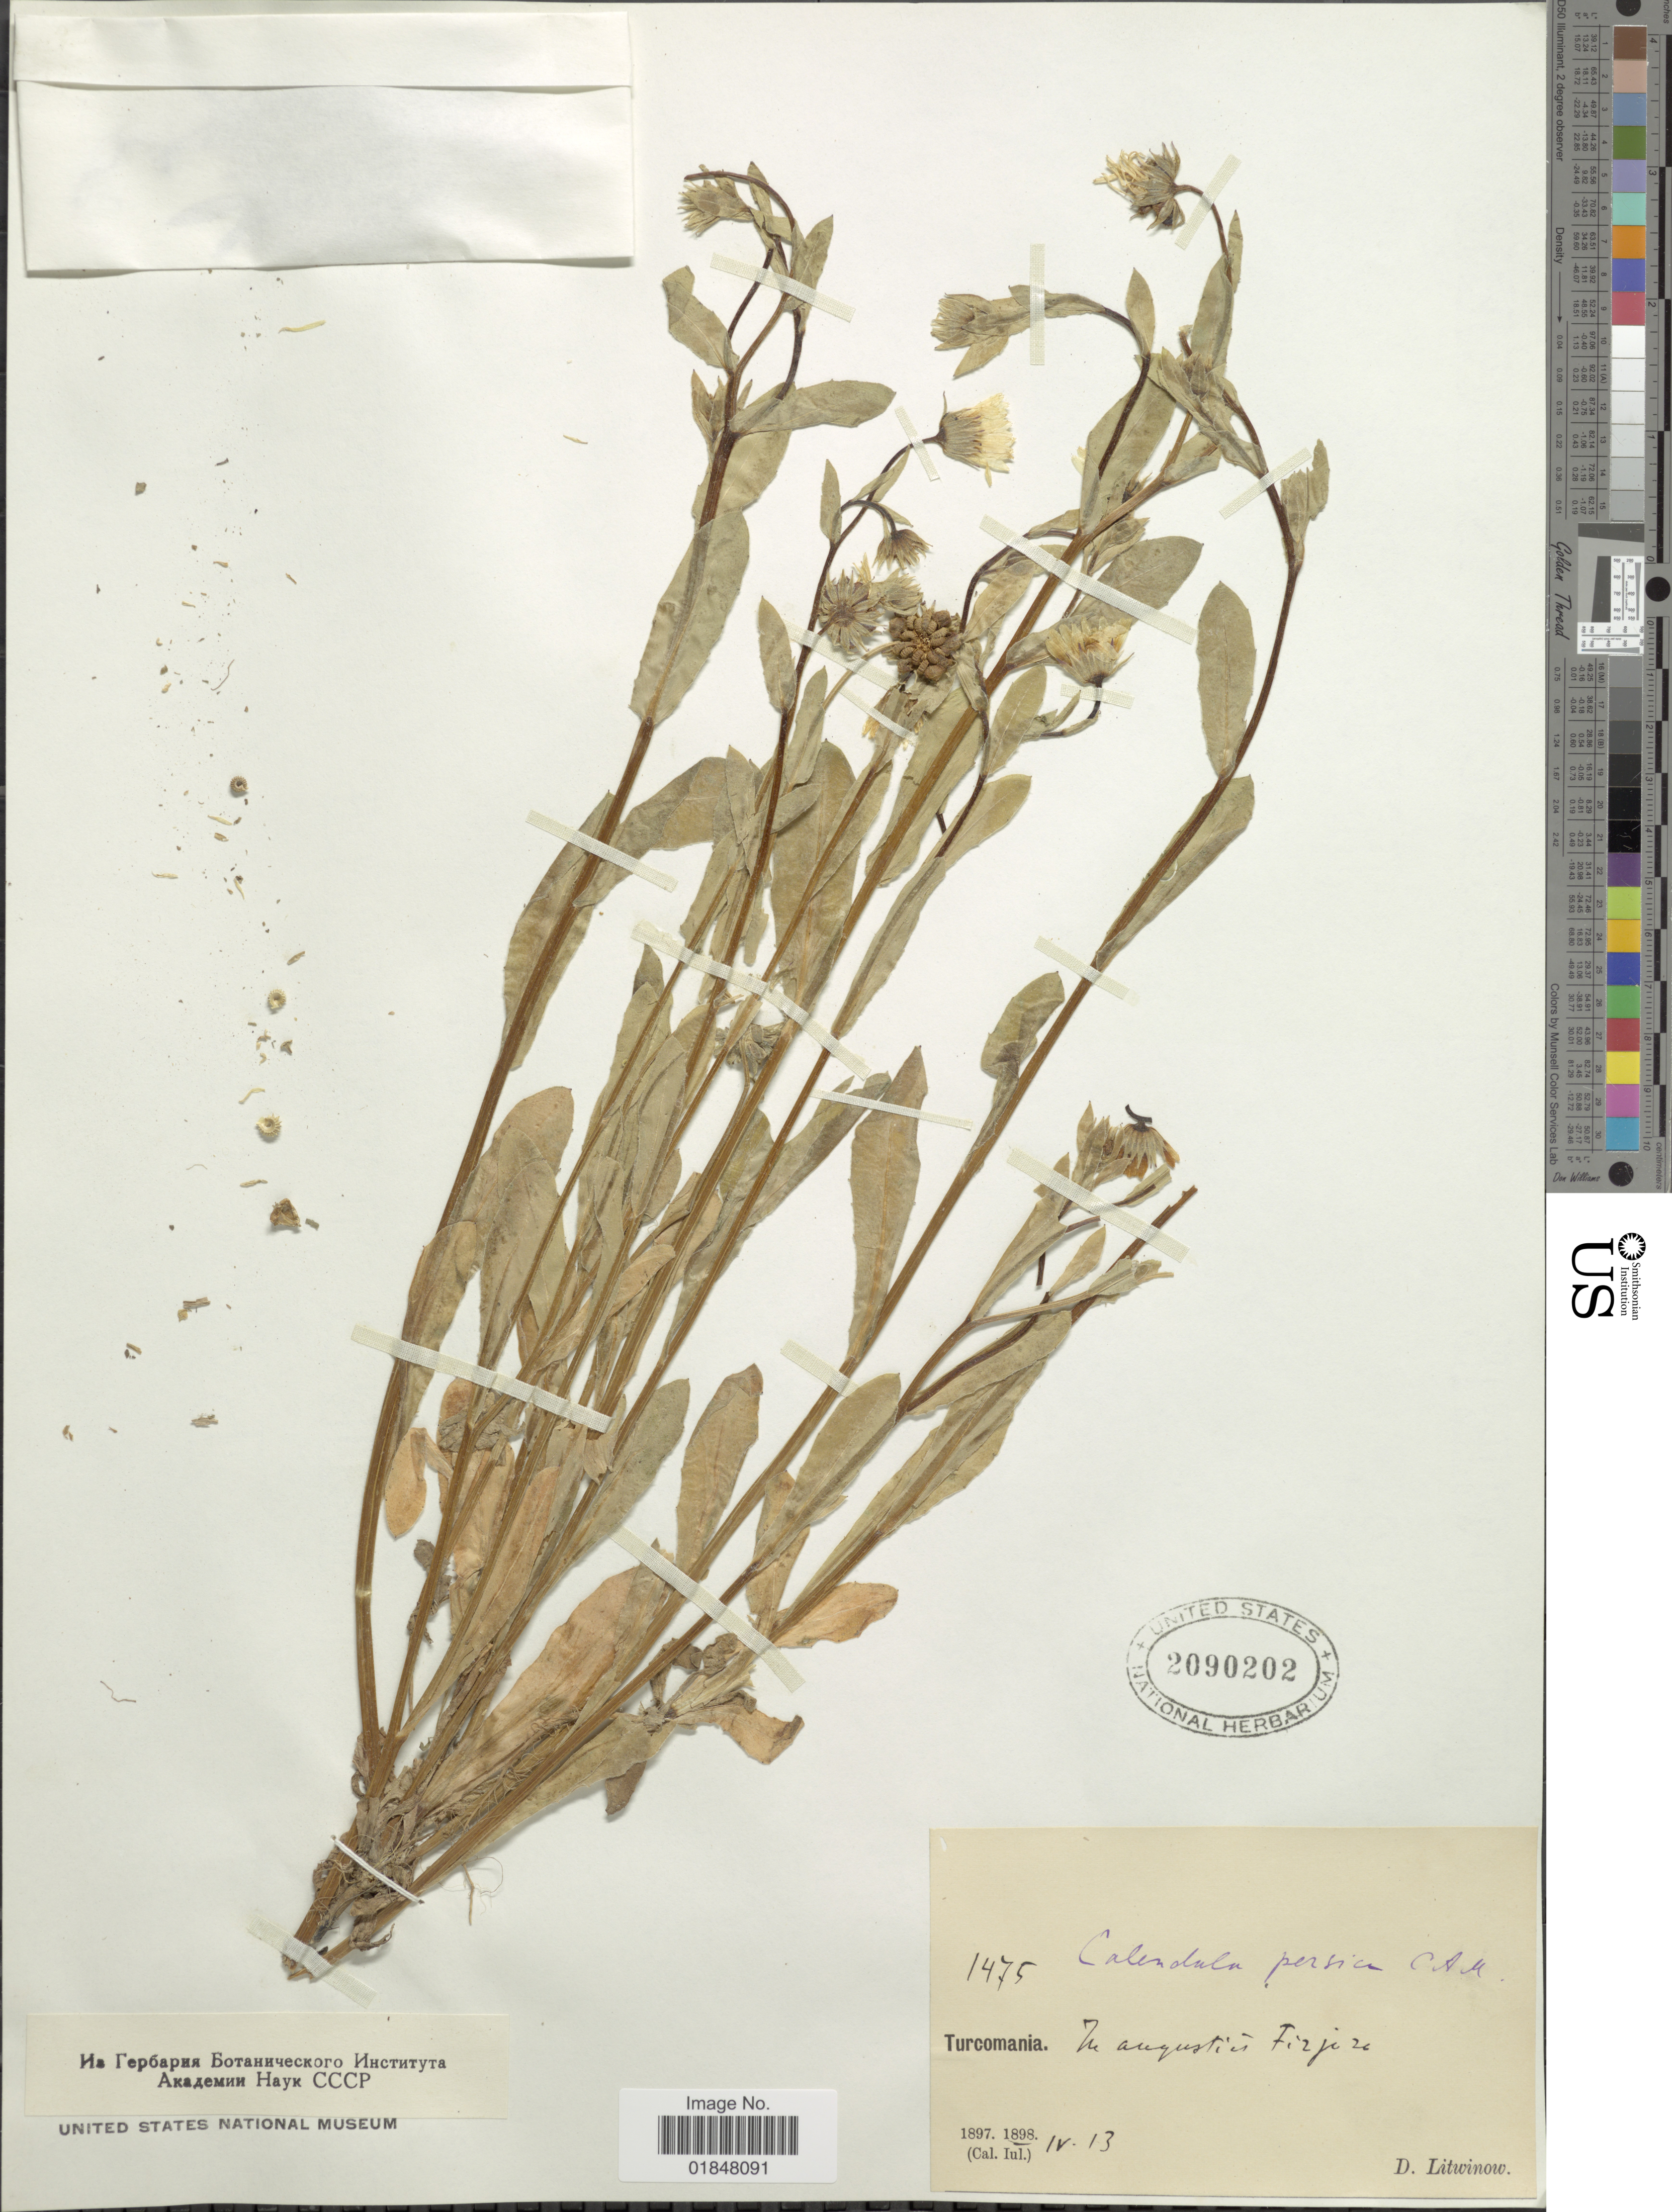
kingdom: Plantae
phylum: Tracheophyta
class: Magnoliopsida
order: Asterales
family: Asteraceae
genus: Calendula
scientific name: Calendula arvensis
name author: L.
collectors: D. Litwinow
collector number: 1475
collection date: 1898-04-13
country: Turkmenistan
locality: Turcomania. In augustis Firjuza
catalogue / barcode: US 2090202